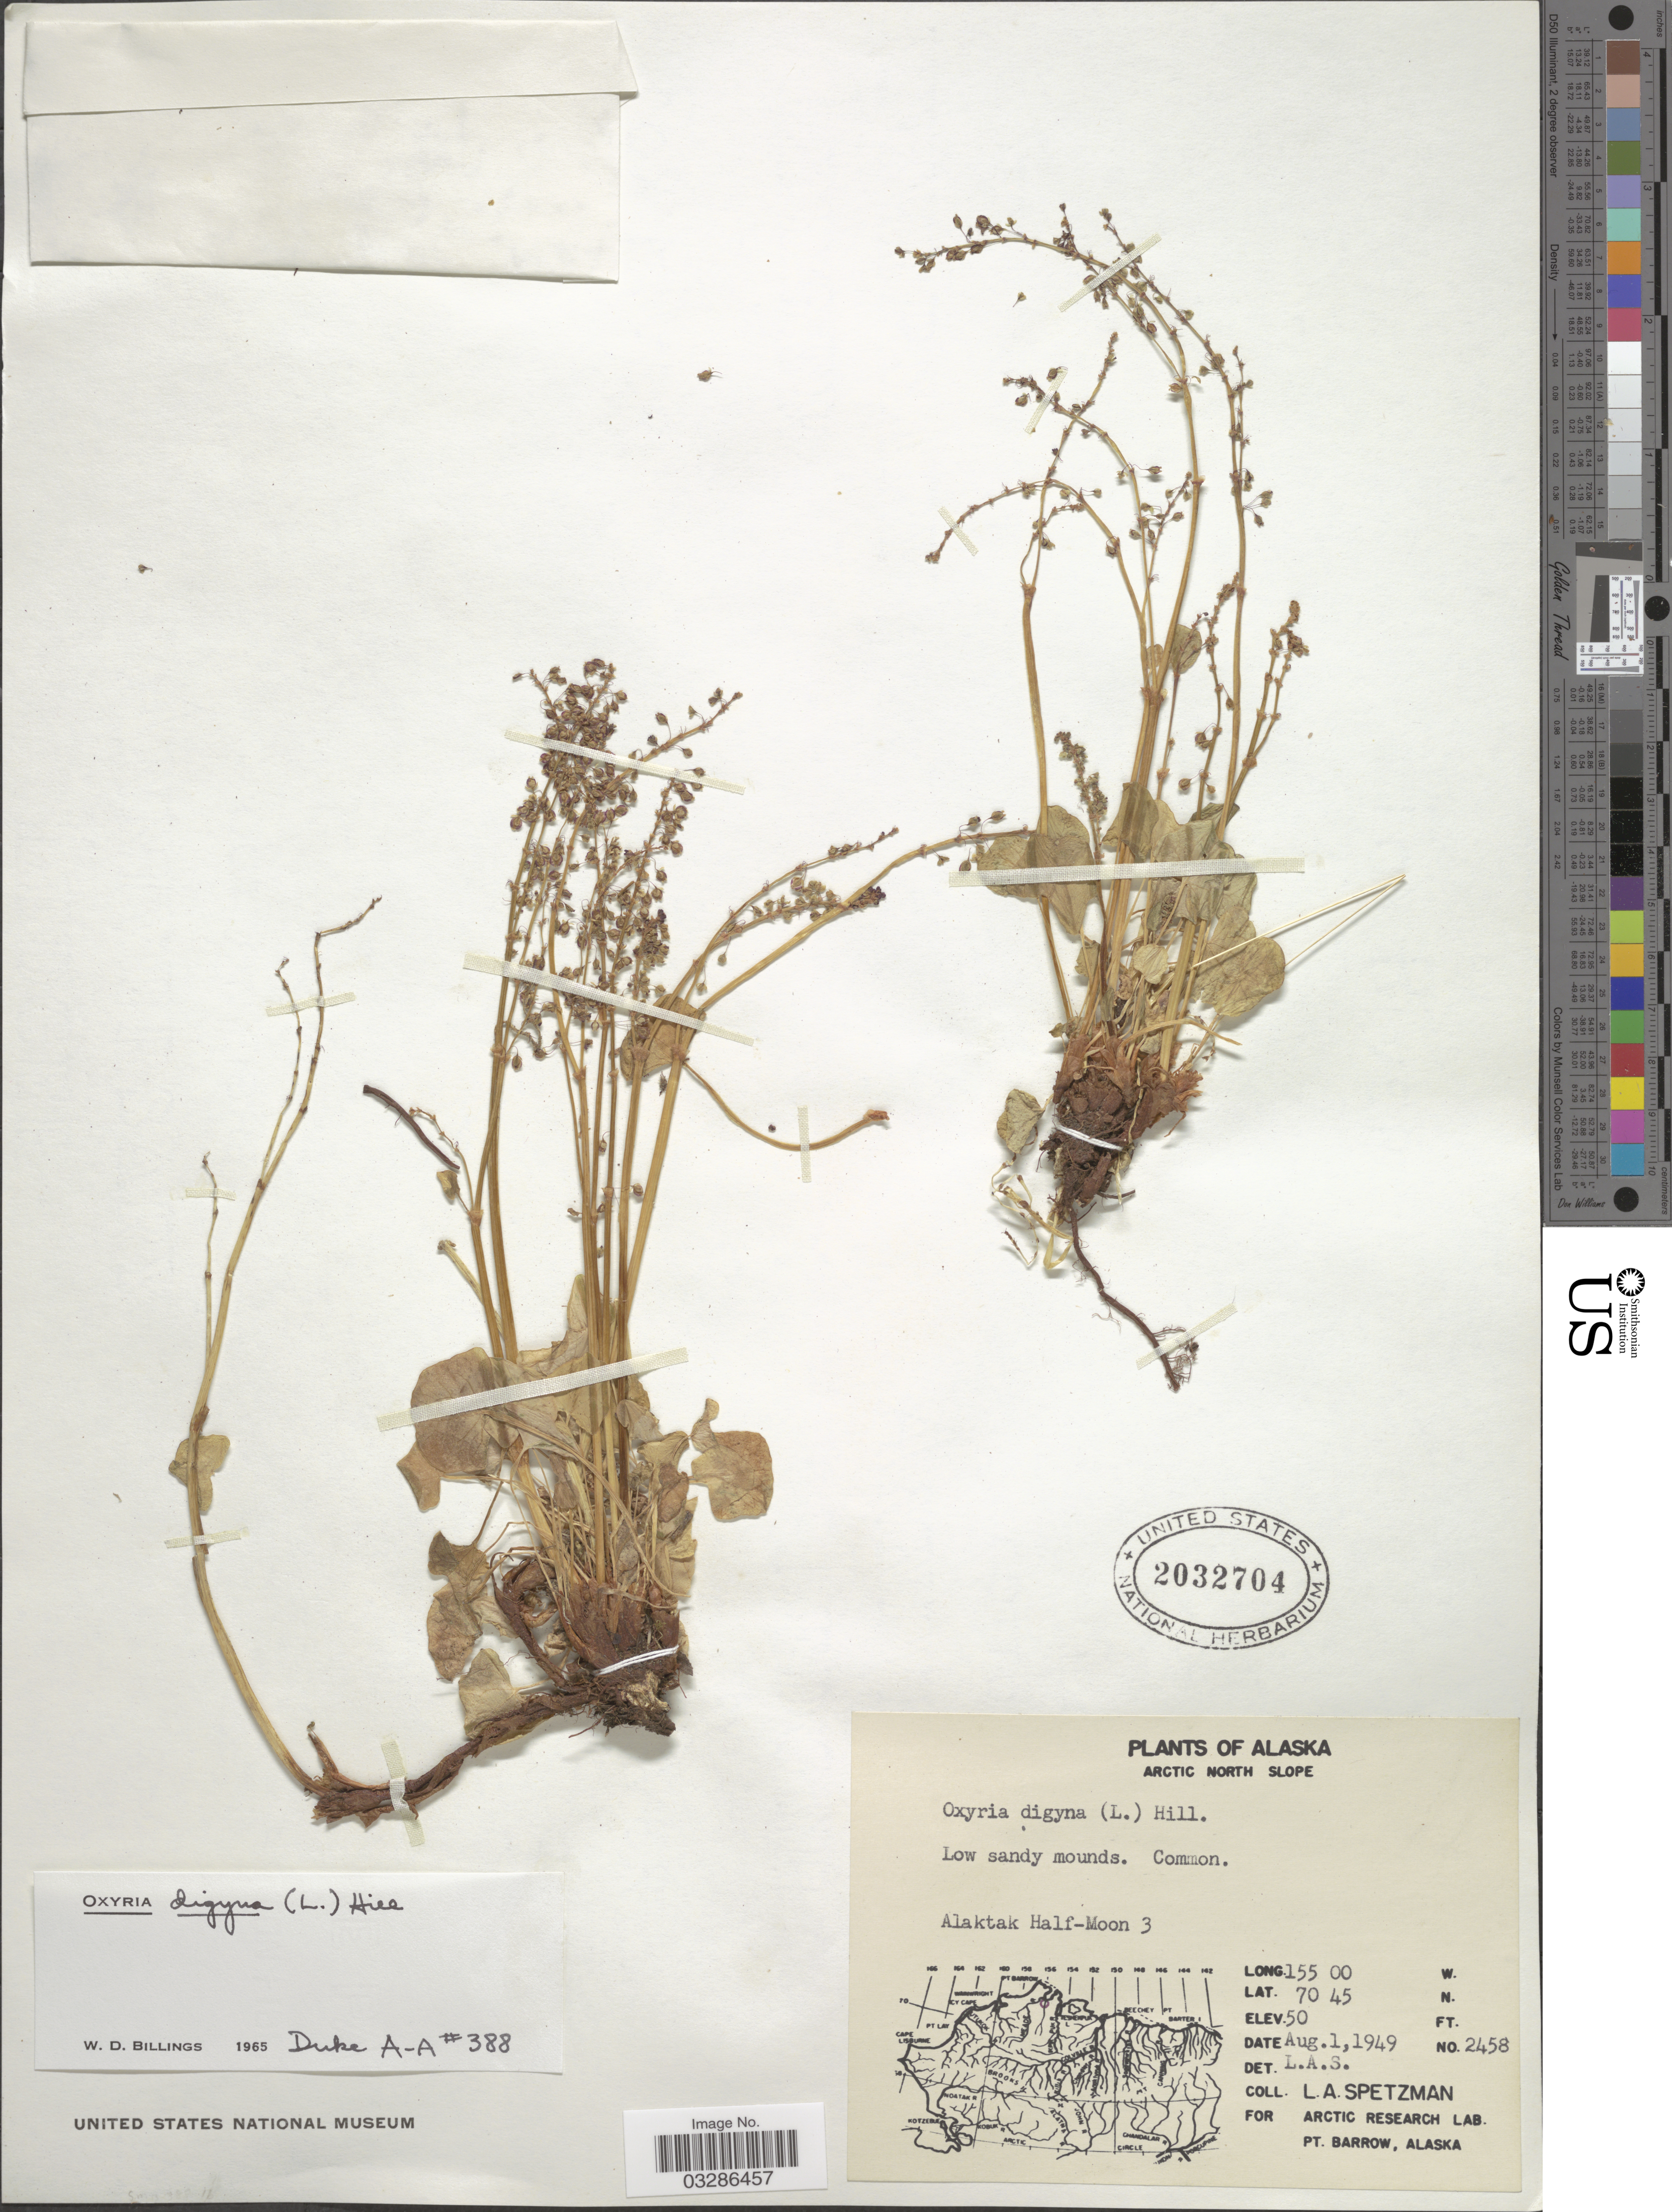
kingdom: Plantae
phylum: Tracheophyta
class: Magnoliopsida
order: Caryophyllales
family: Polygonaceae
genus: Oxyria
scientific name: Oxyria digyna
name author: (L.) Hill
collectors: L. Spetzman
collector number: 2458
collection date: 1949-08-01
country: United States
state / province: Alaska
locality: Arctic North Slope. Alaktak Half-Moon 3.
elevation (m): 15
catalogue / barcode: US 2032704